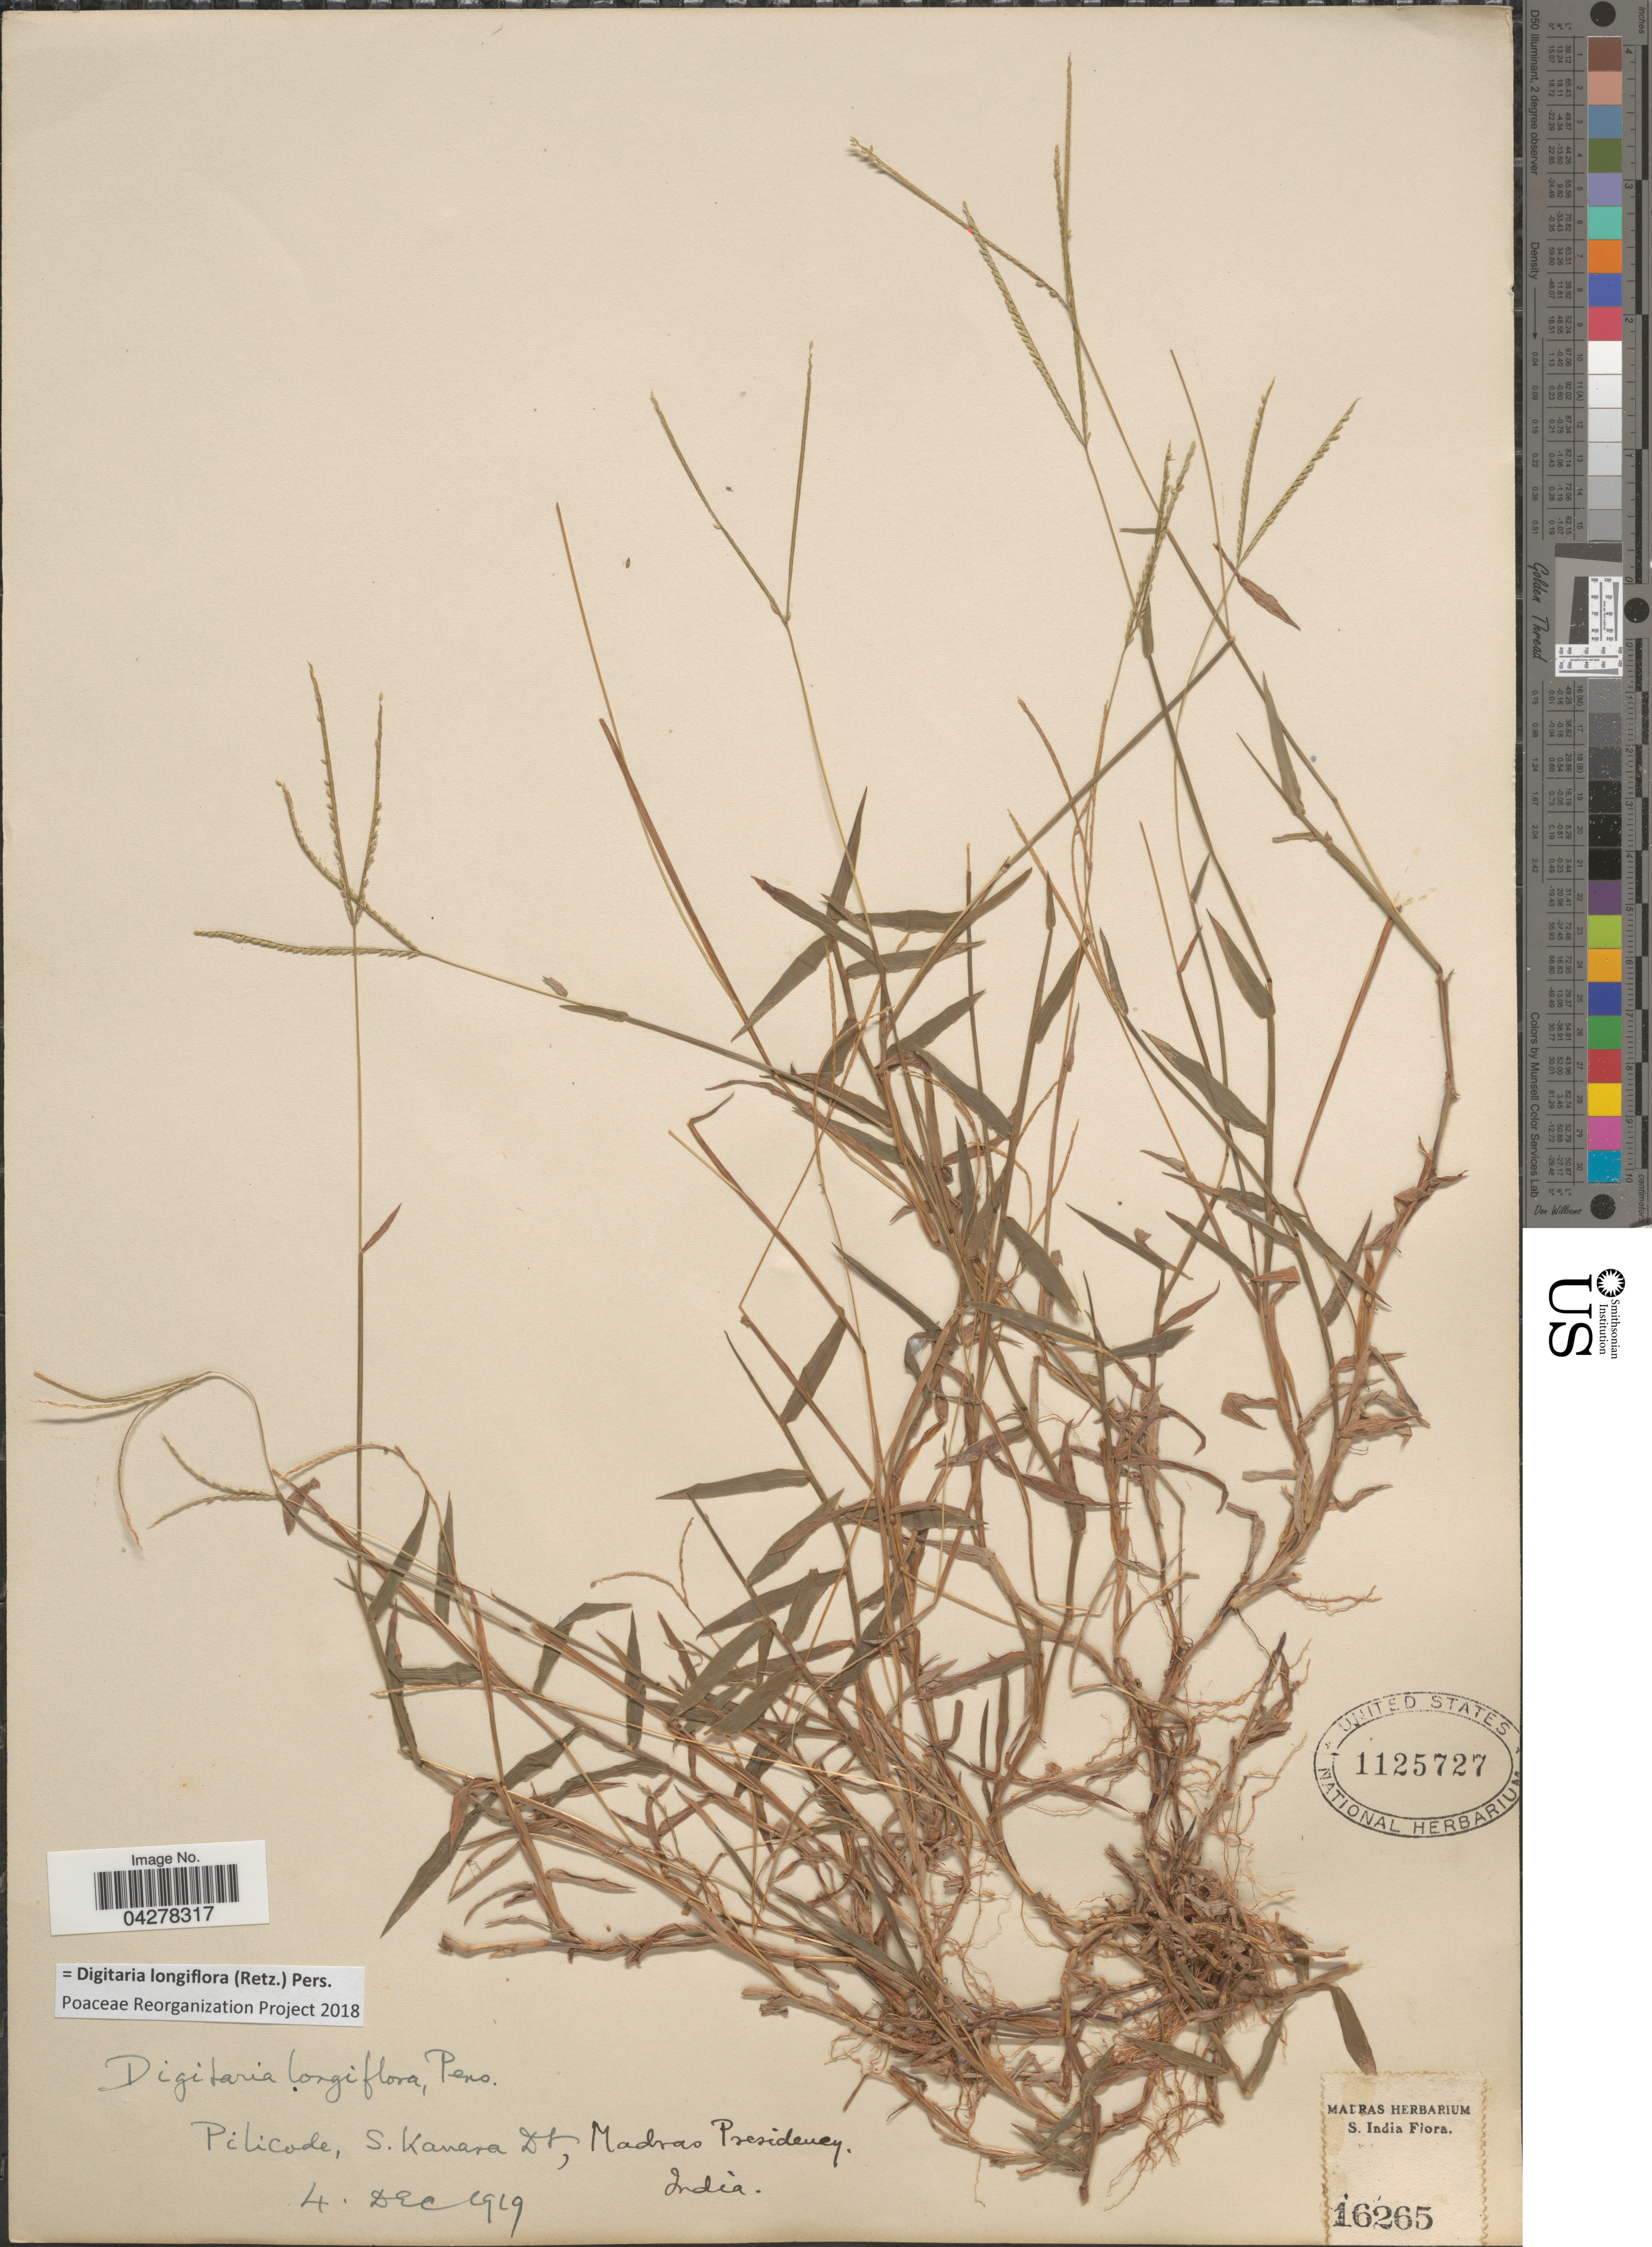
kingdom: Plantae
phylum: Tracheophyta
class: Liliopsida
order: Poales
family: Poaceae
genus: Digitaria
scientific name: Digitaria longiflora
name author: (Retz.) Pers.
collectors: Ex herb. Madras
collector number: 16265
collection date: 1919-12-04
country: India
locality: Pilicode, S. Kanara Dt, Madras Presidency. S. India.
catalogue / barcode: US 1125727